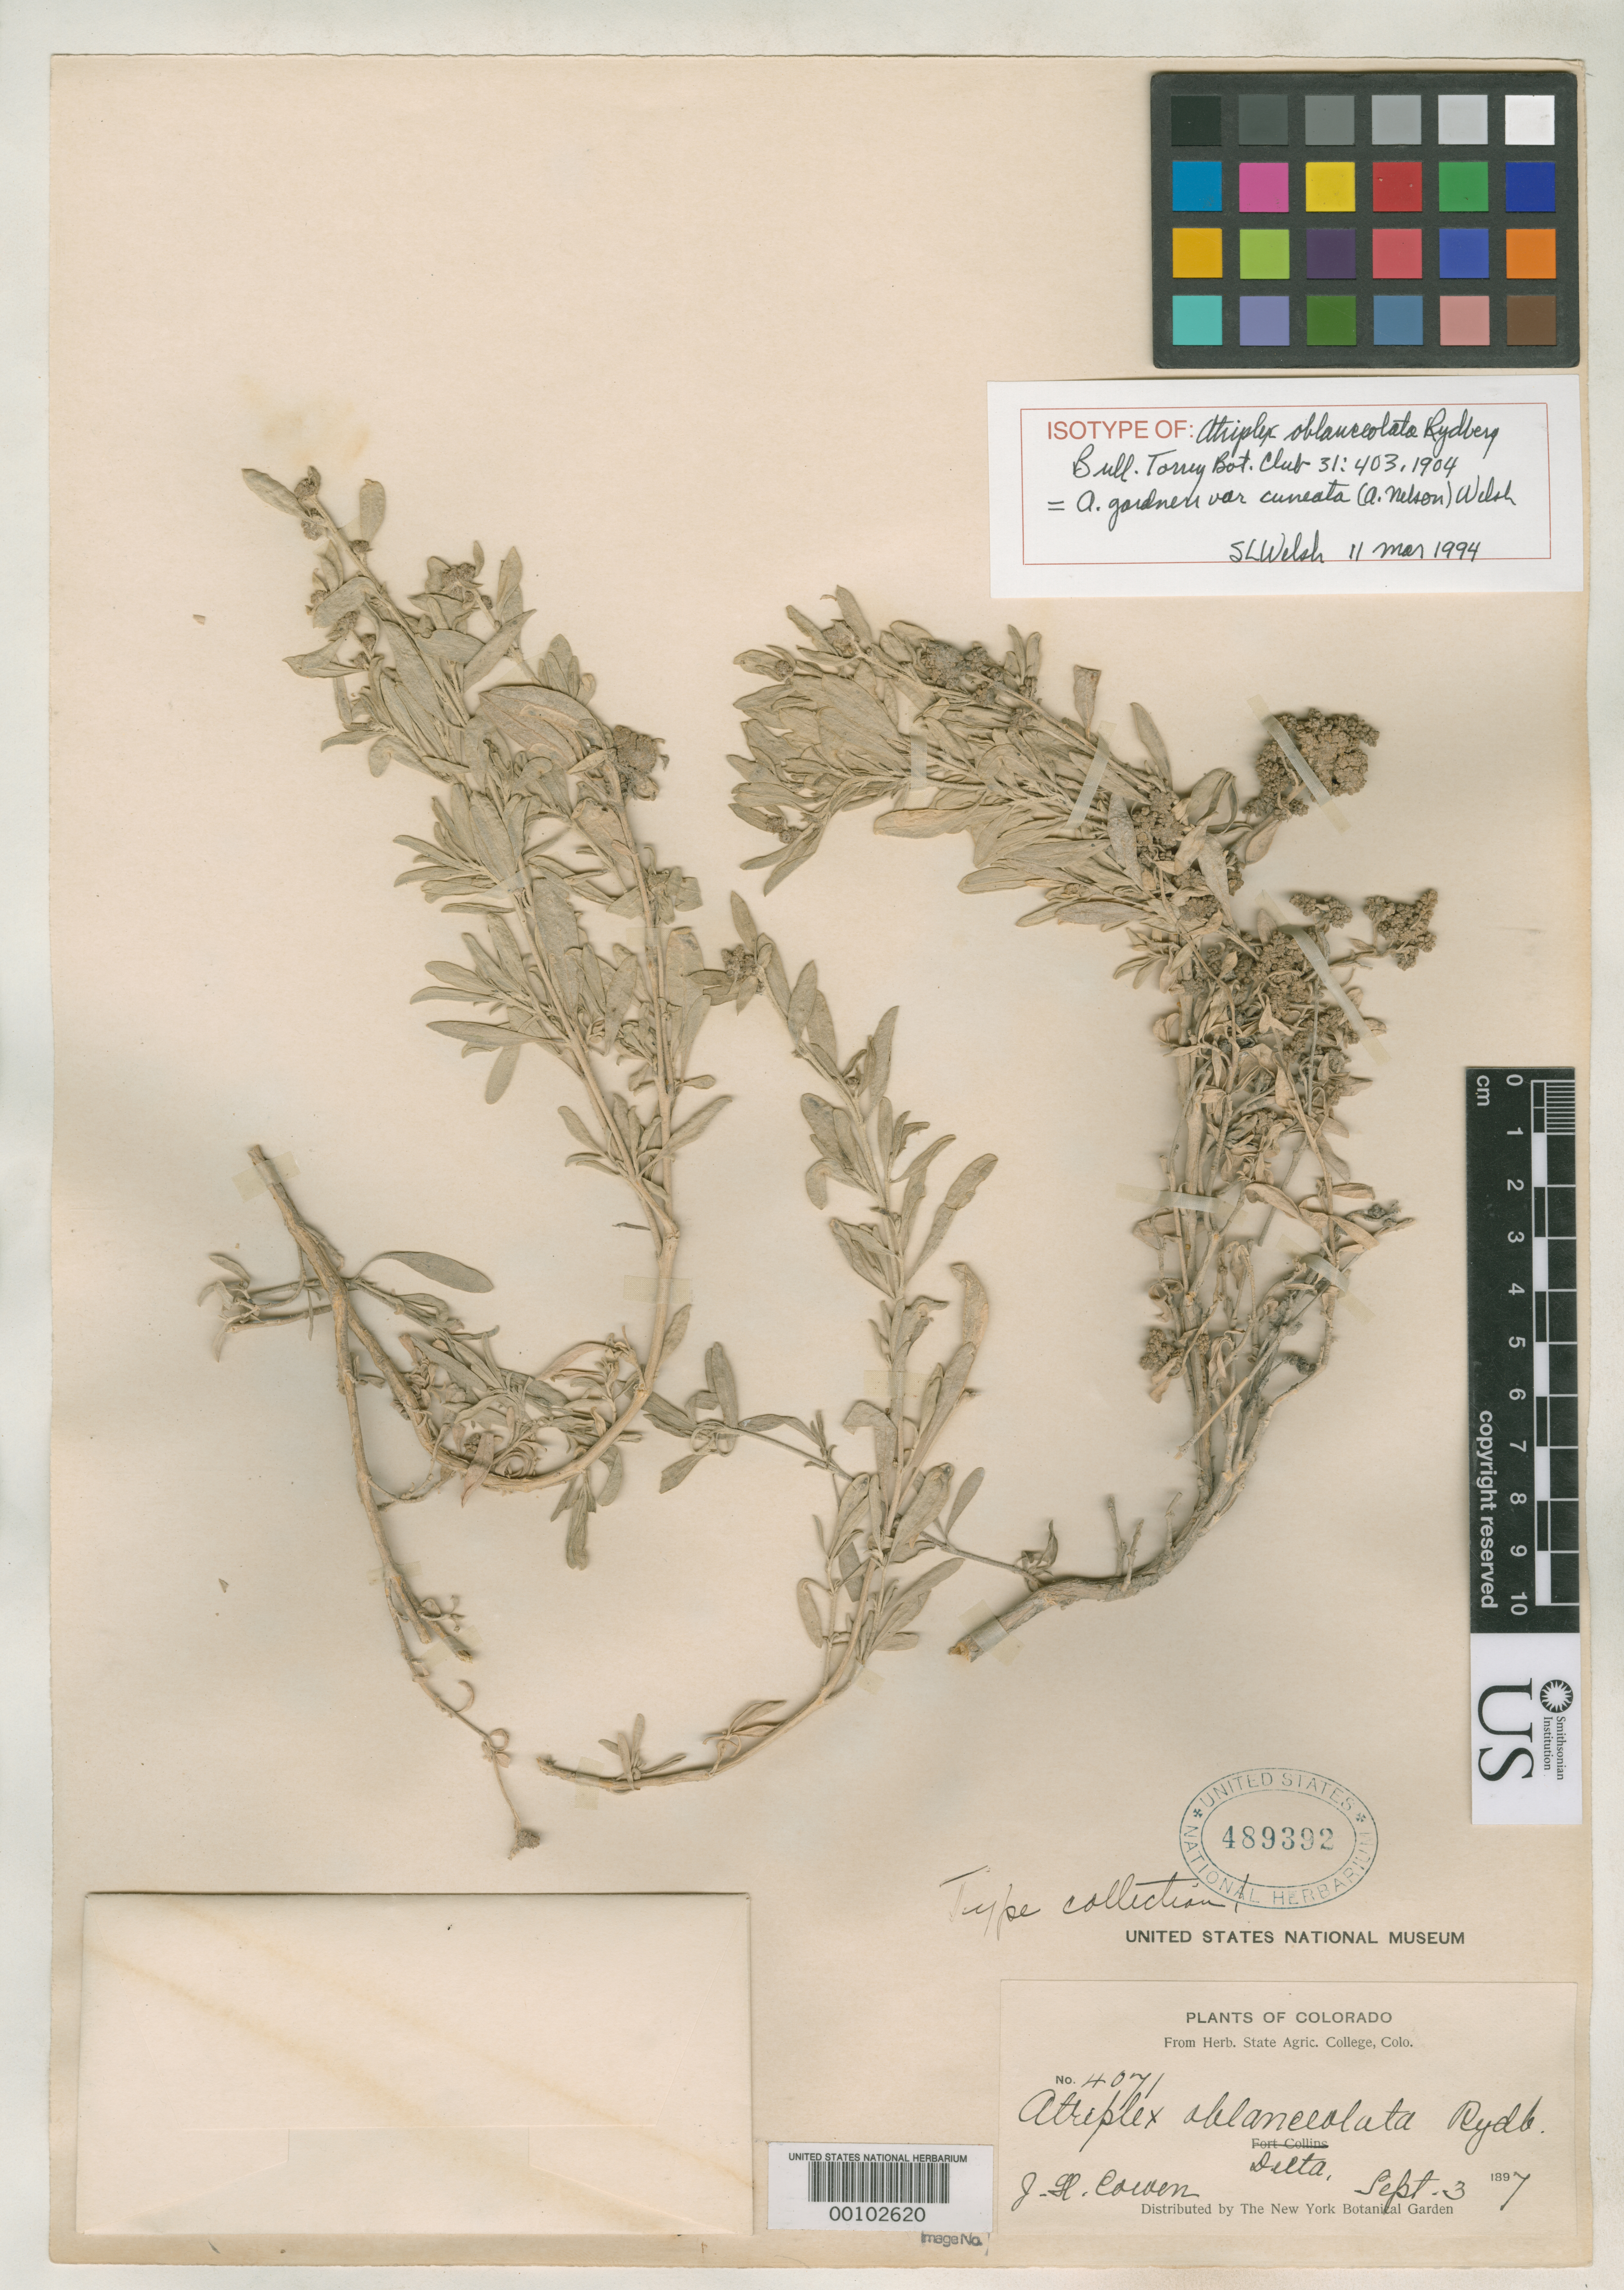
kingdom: Plantae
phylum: Tracheophyta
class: Magnoliopsida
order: Caryophyllales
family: Amaranthaceae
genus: Atriplex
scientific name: Atriplex oblanceolata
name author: Rydb.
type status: Isotype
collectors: J. H. Cowen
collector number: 4071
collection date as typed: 03 Sep 1897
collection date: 1897-09-03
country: United States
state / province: Colorado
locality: Delta.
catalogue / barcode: US 489392